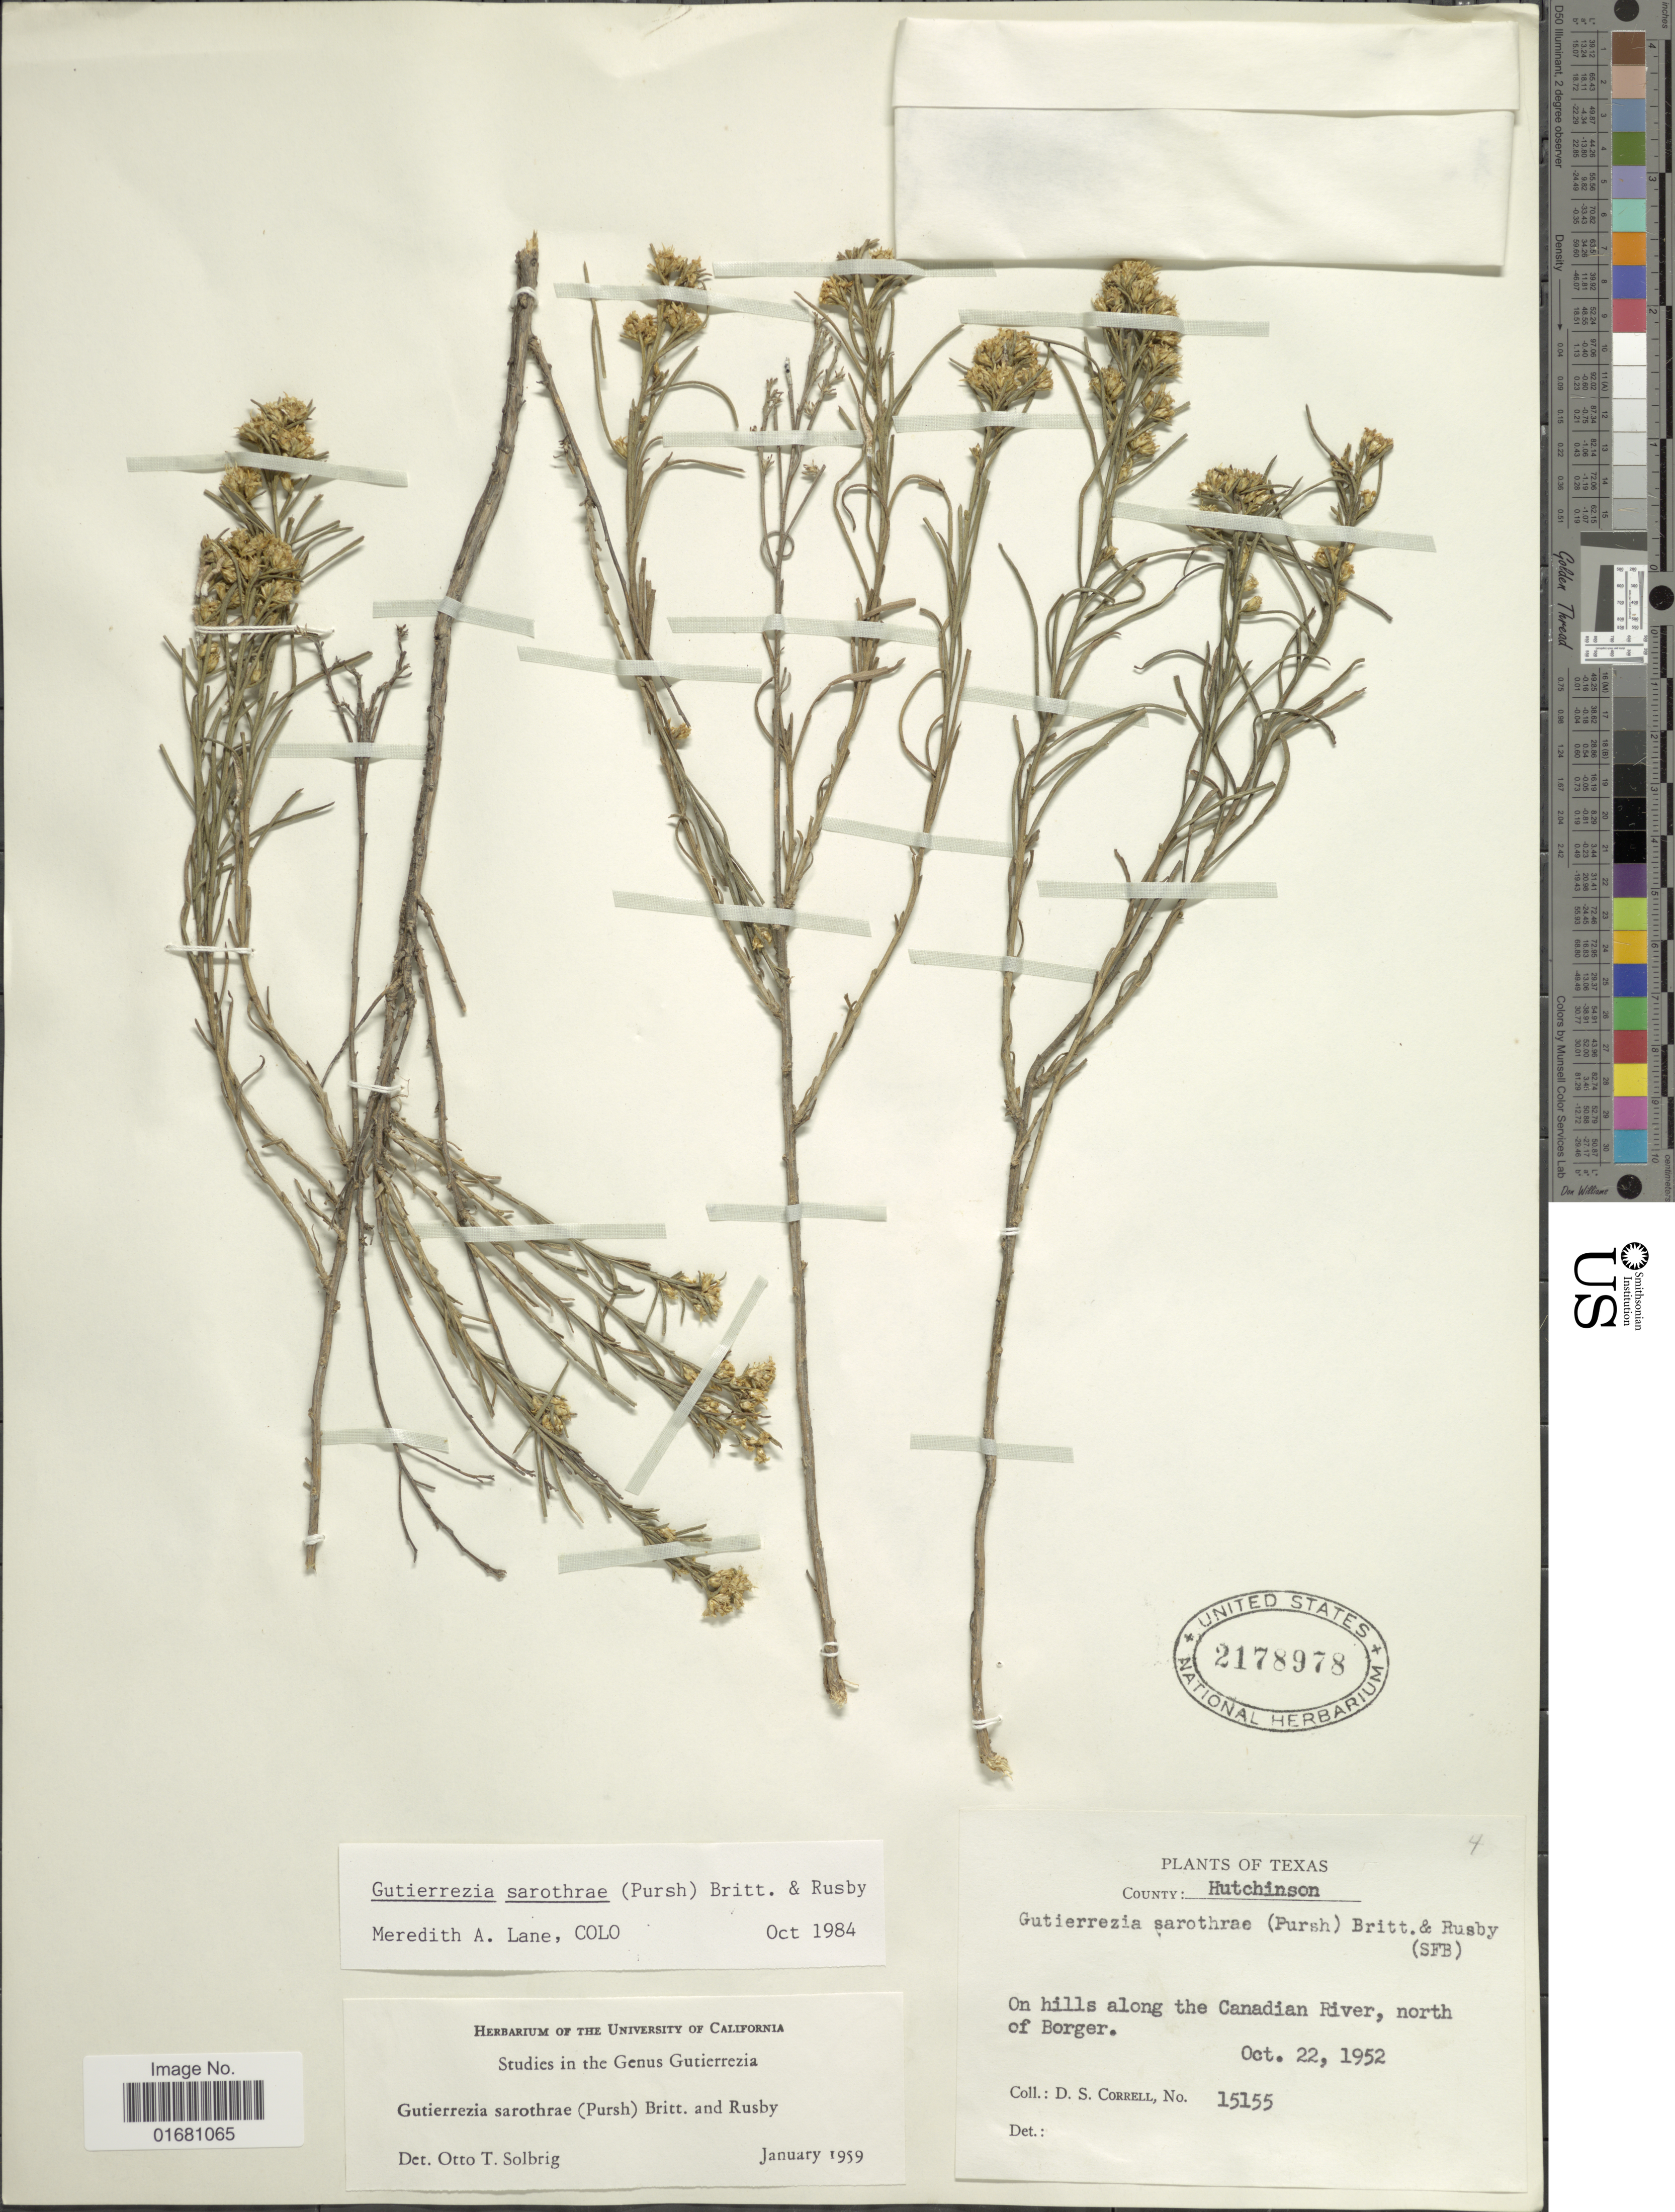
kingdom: Plantae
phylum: Tracheophyta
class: Magnoliopsida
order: Asterales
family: Asteraceae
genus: Gutierrezia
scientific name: Gutierrezia sarothrae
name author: (Pursh) Britton & Rusby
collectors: D. S. Correll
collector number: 151555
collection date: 1952-10-22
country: United States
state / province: Texas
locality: County: Hutchinson, On hills along the Canadian River, north of Borger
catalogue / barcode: US 2178978